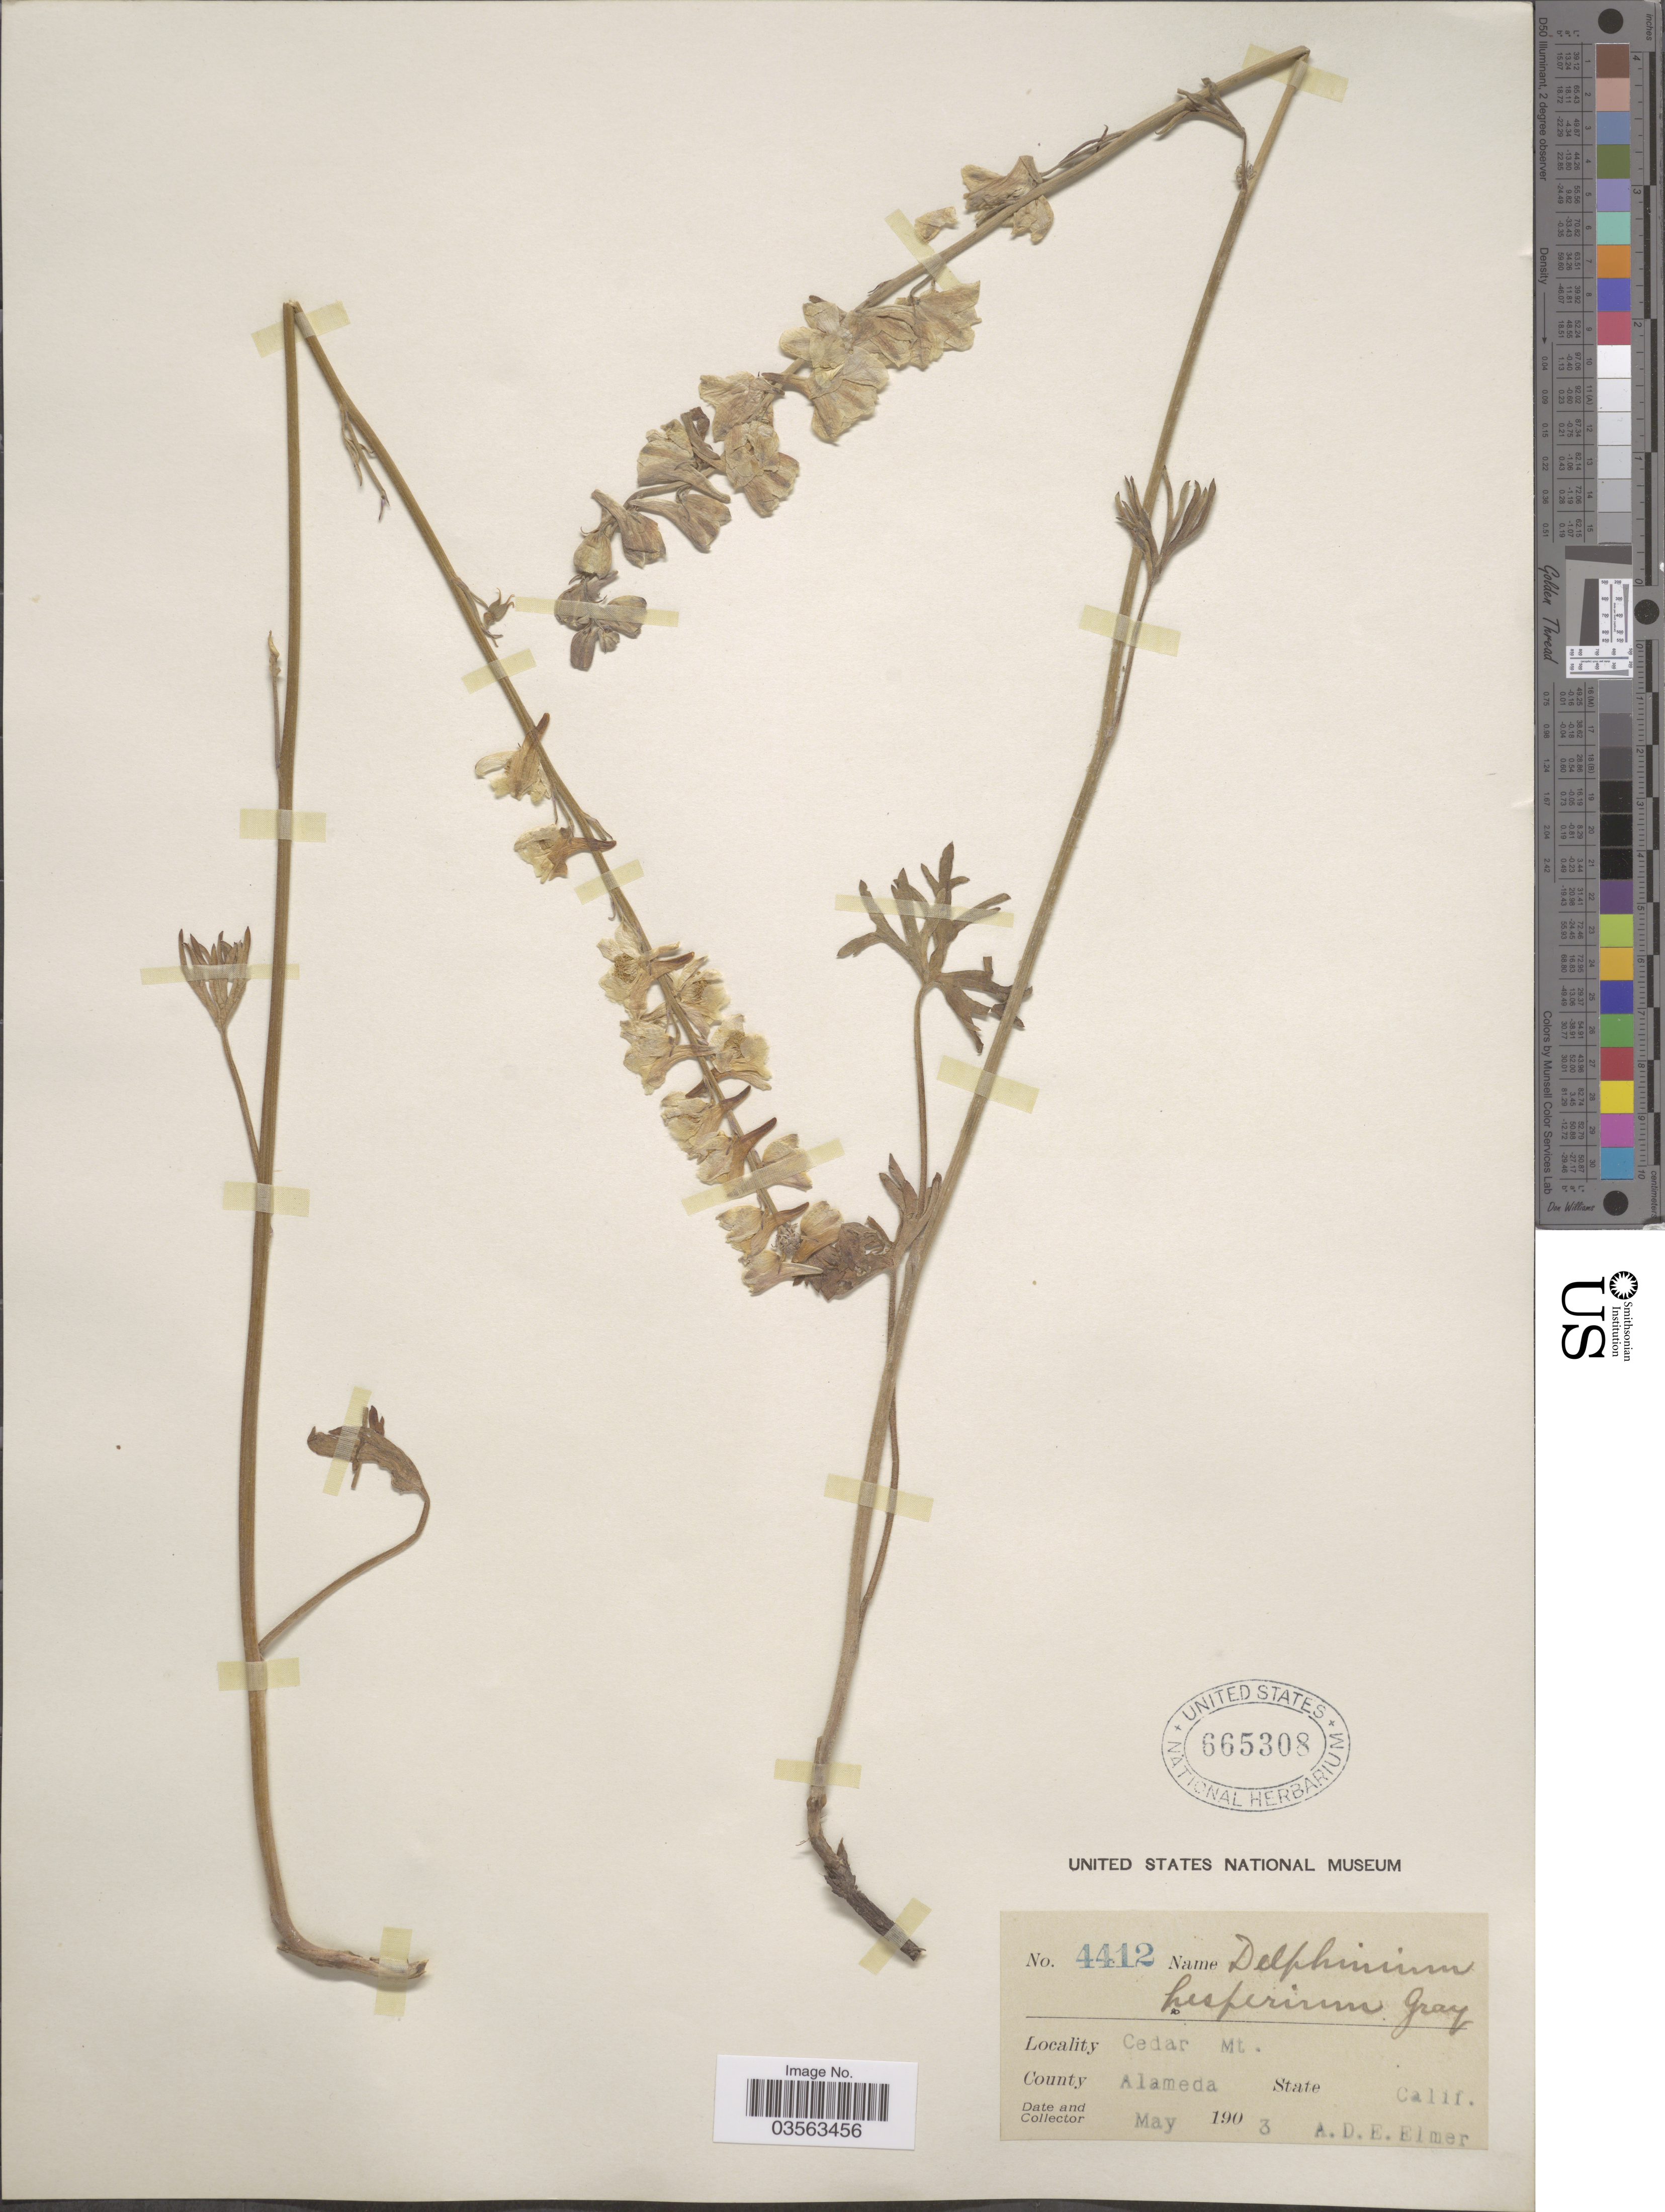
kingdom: Plantae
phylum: Tracheophyta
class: Magnoliopsida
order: Ranunculales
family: Ranunculaceae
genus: Delphinium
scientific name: Delphinium hesperium subsp. hesperium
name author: A. Gray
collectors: A. D. E. Elmer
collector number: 4412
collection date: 1903-05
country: United States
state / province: California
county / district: Alameda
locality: Cedar Mt. County Alameda.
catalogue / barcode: US 665308